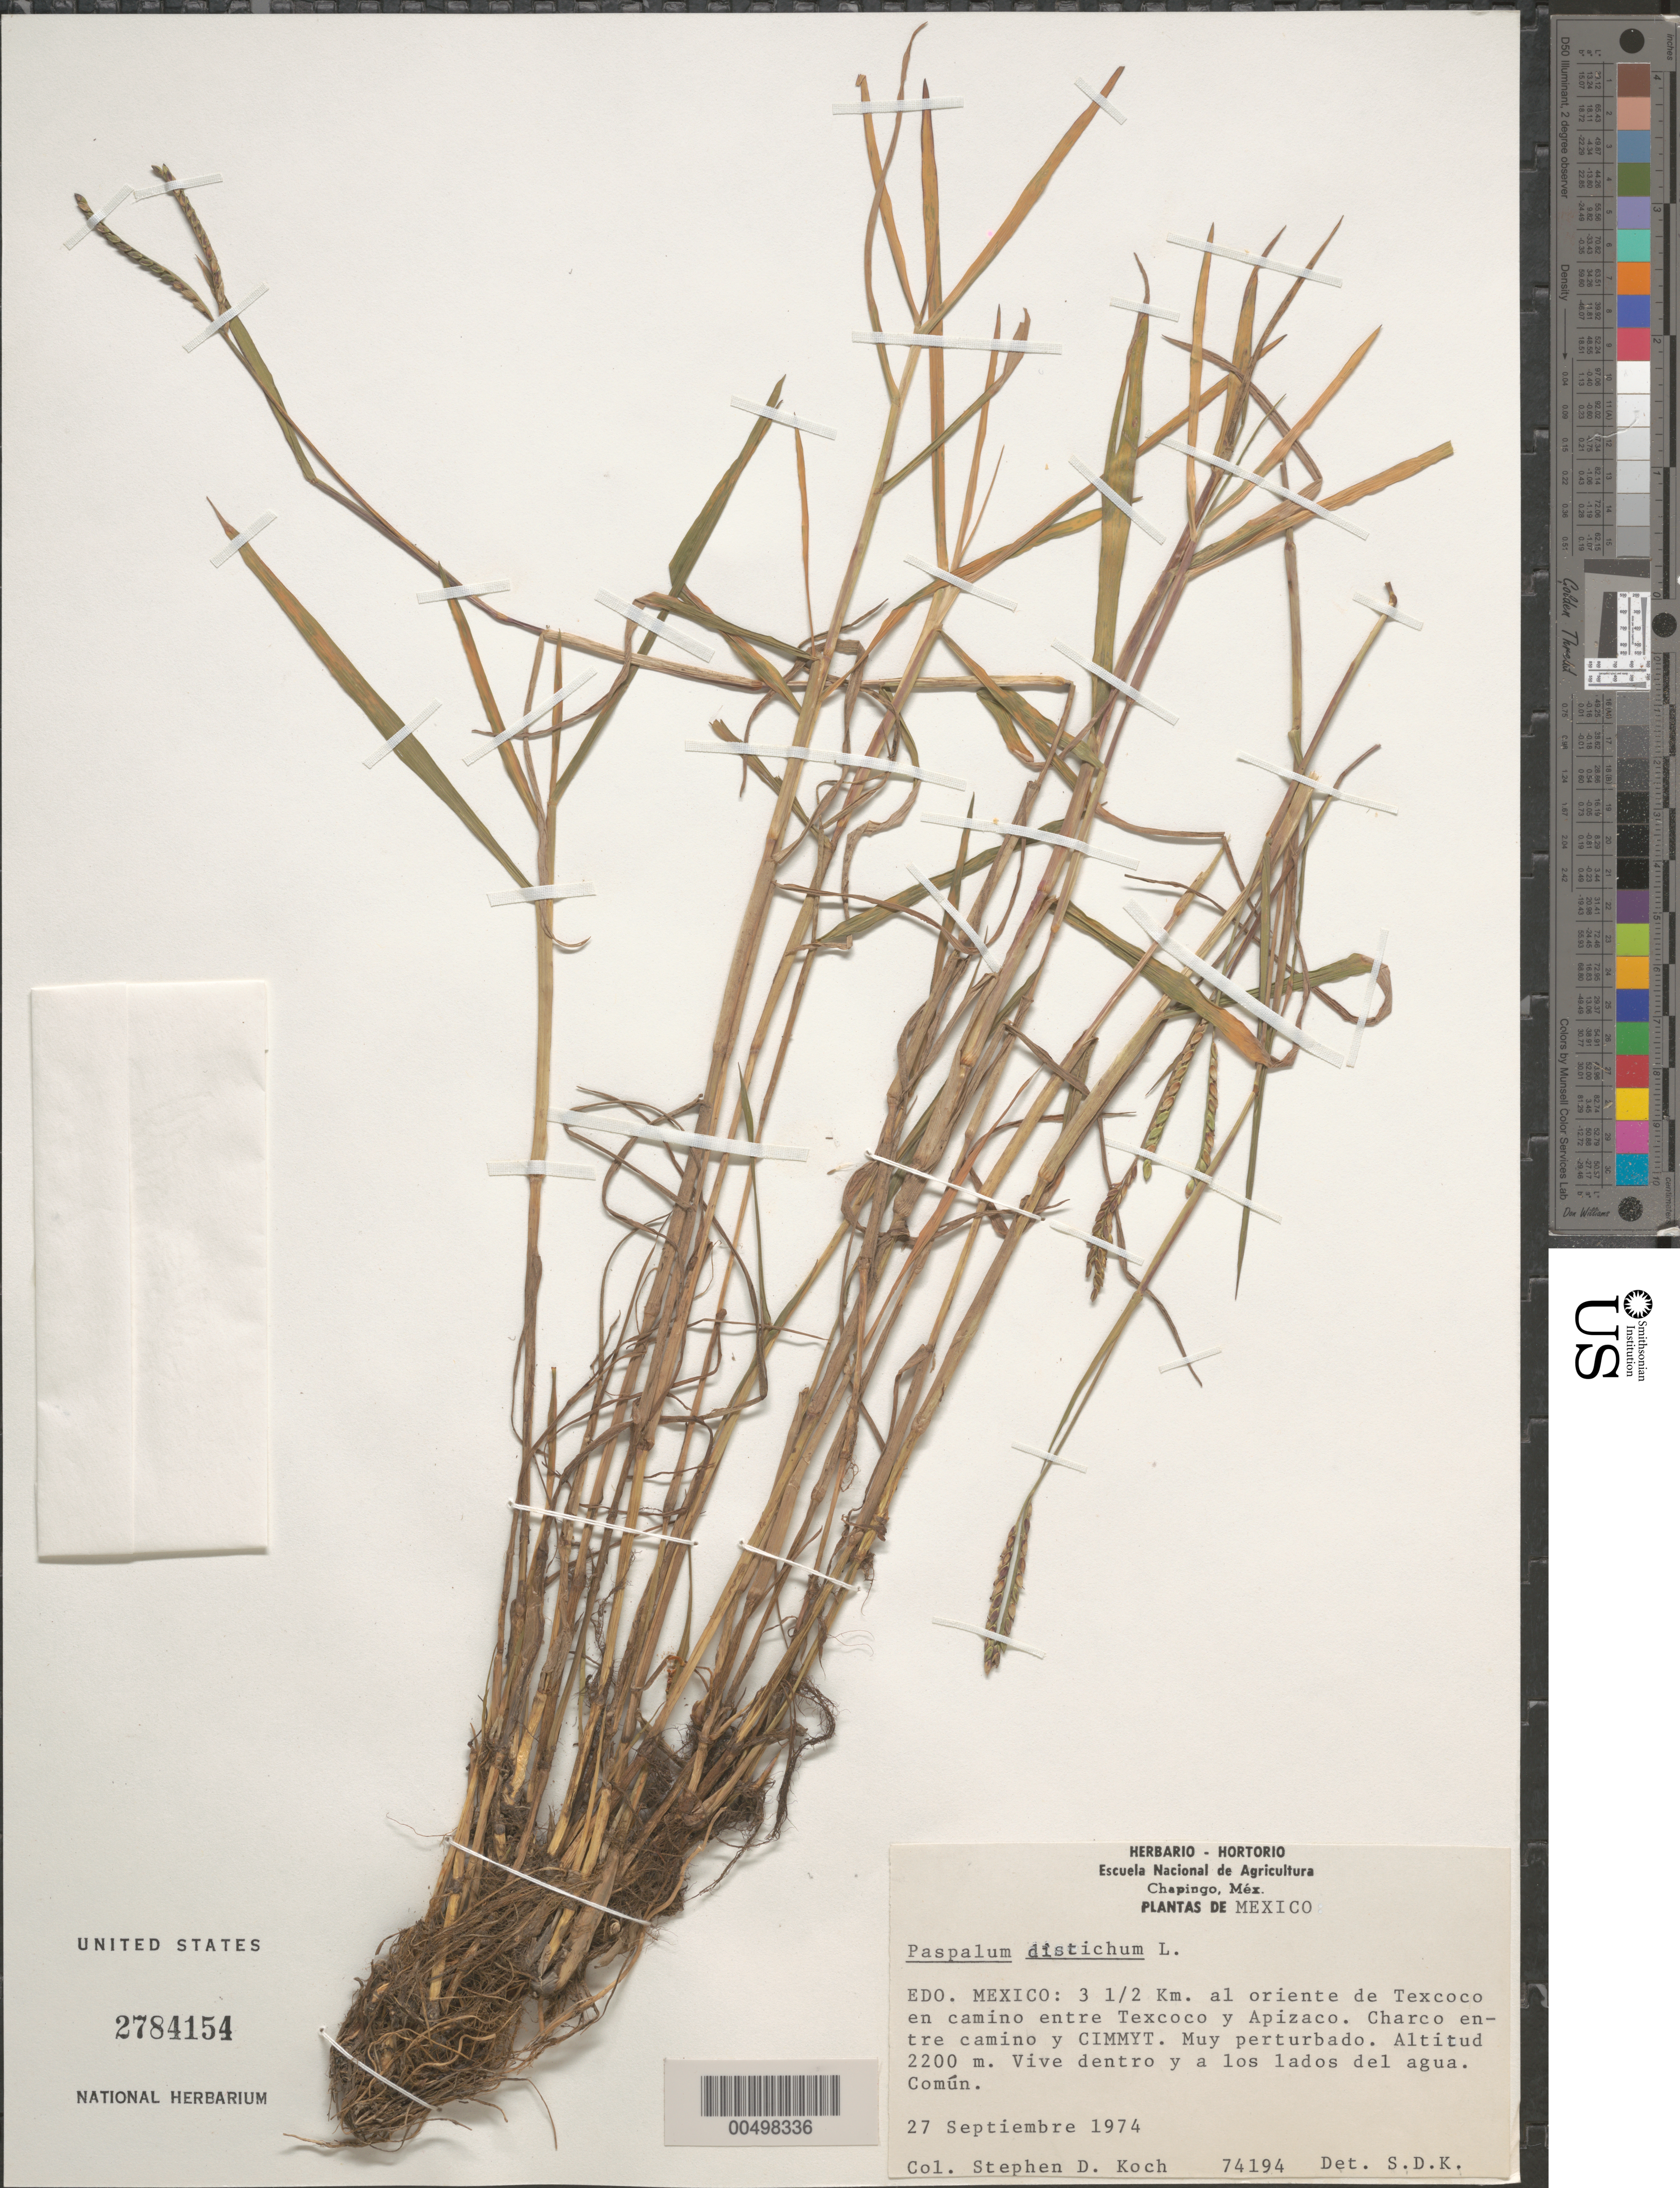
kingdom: Plantae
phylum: Tracheophyta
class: Liliopsida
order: Poales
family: Poaceae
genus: Paspalum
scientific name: Paspalum paspaloides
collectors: S. D. Koch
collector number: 74194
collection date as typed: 27 Sep 1974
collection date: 1974-09-27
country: Mexico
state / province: México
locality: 3.5 km E of Texcoco on rd between Texcoco & Apizaco, charco between rd & CIMMYT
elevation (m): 2200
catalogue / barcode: US 2784154